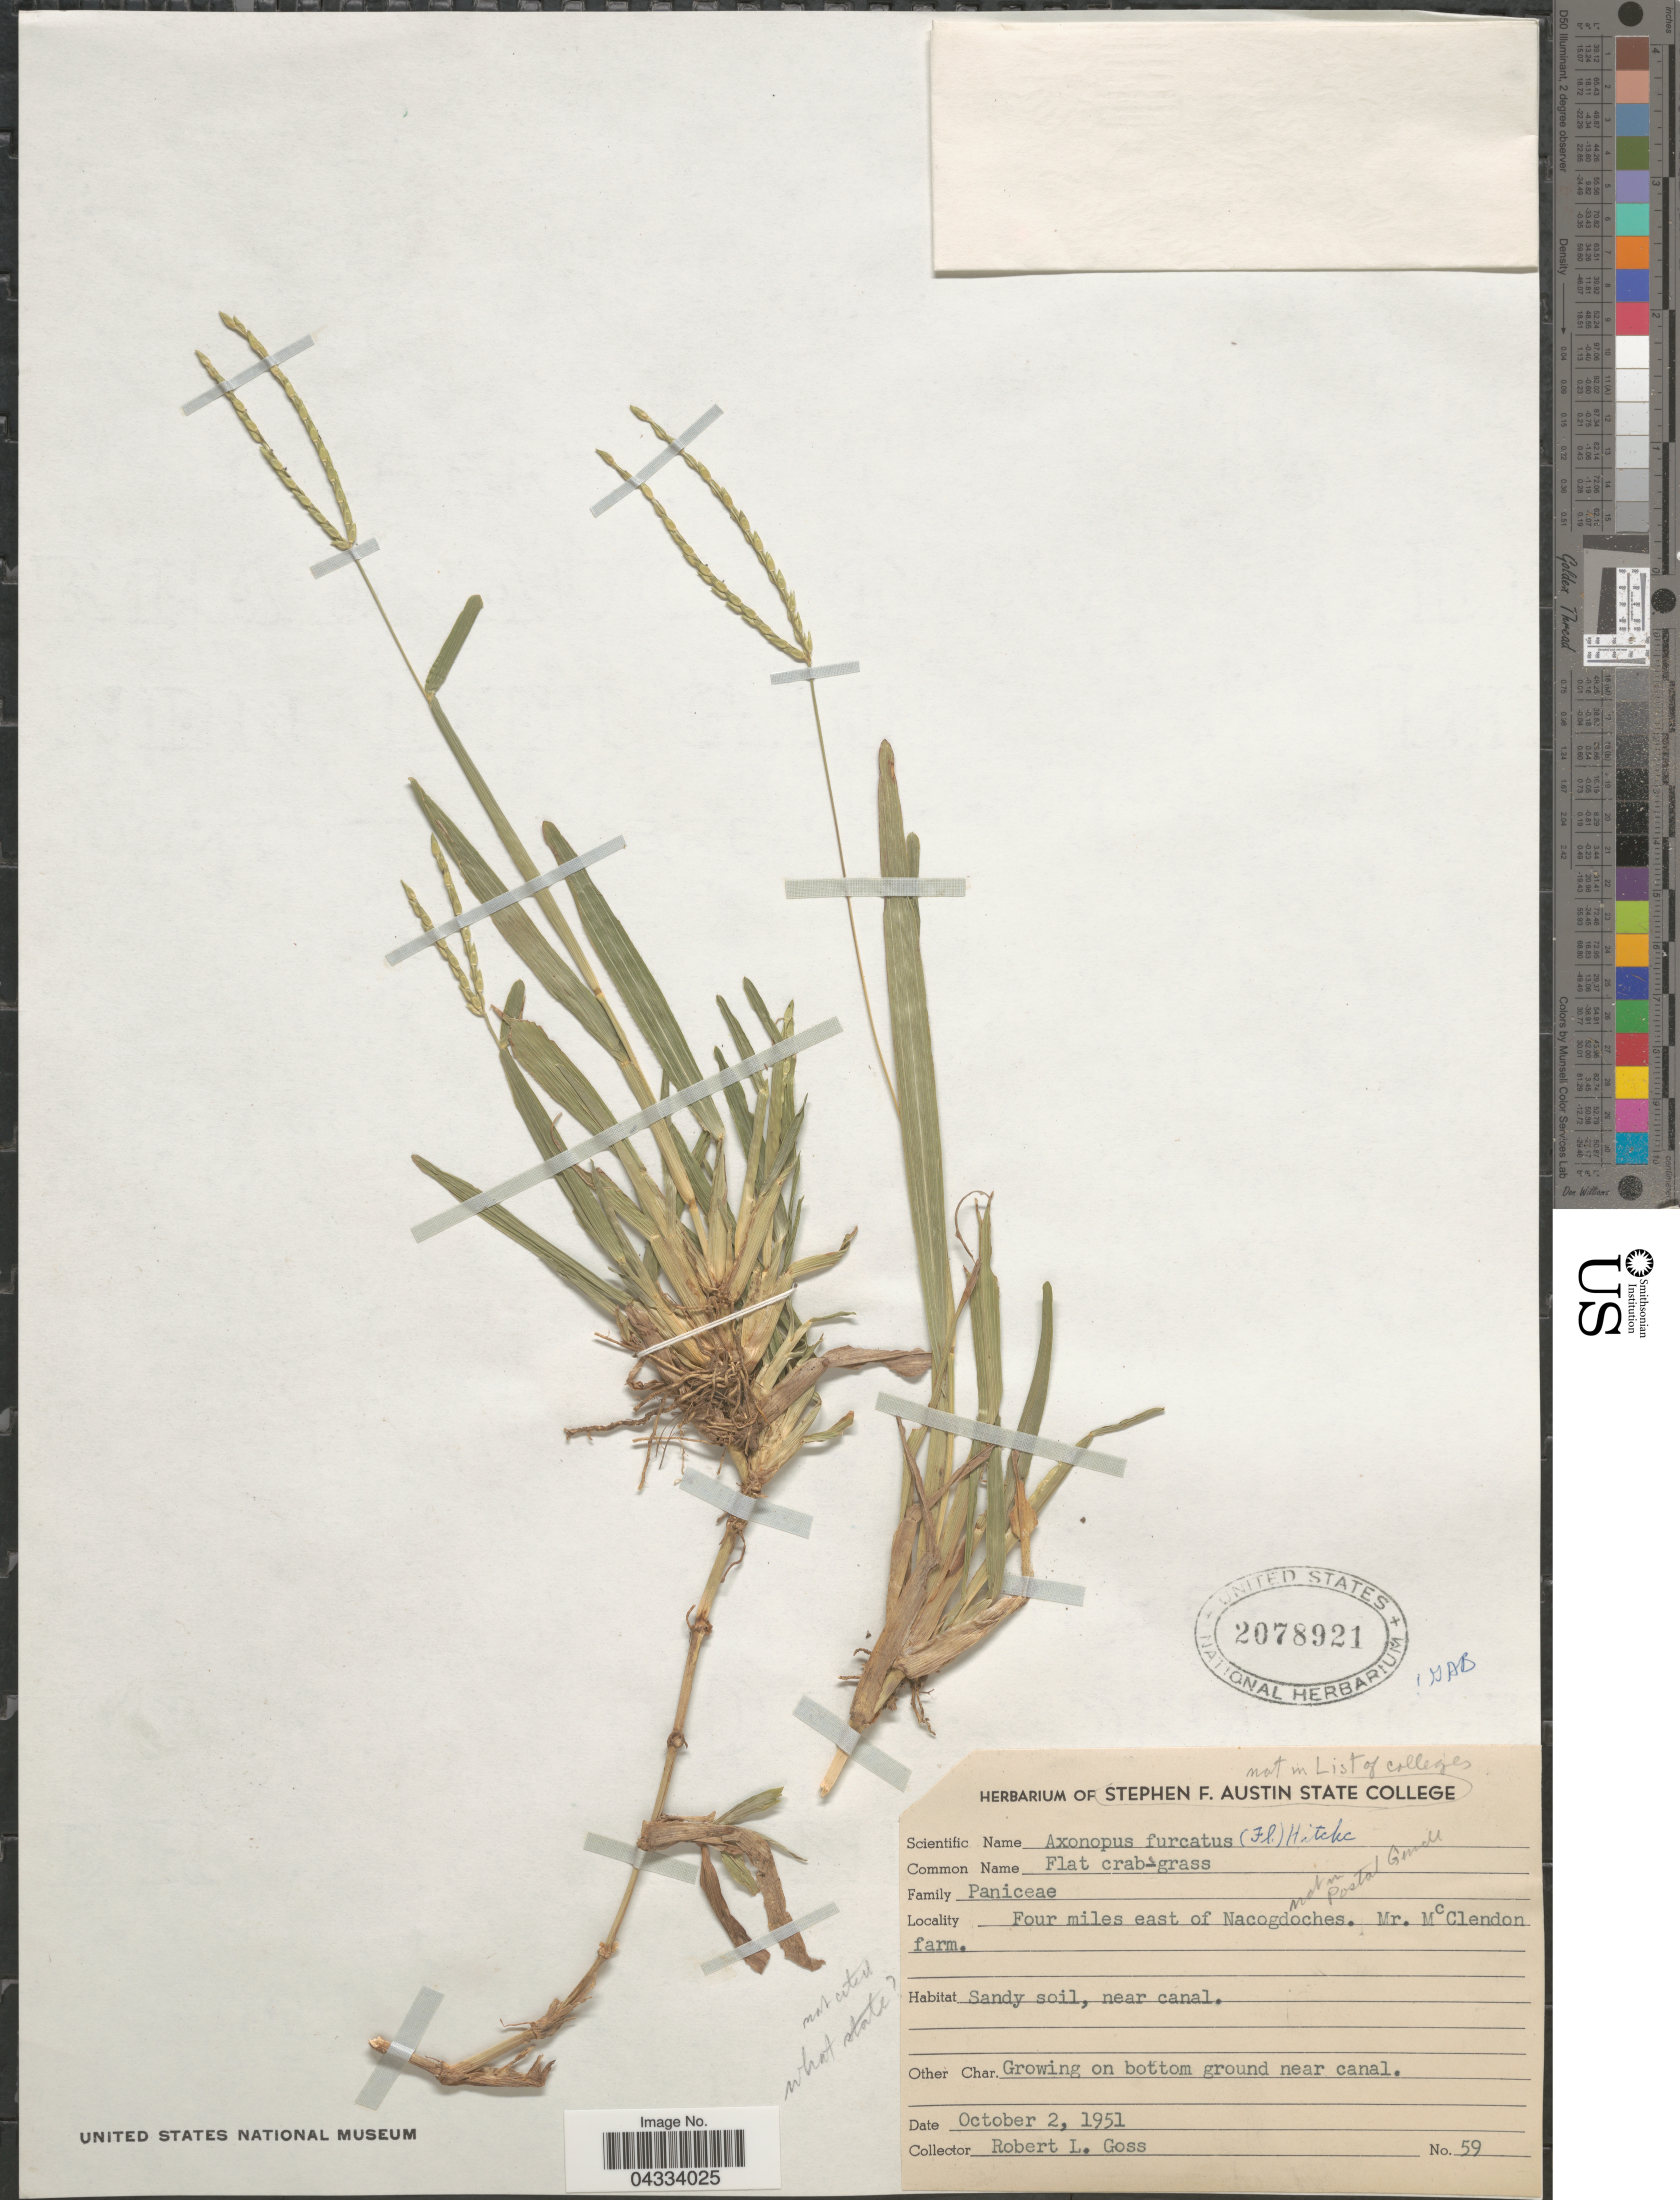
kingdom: Plantae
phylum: Tracheophyta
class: Liliopsida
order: Poales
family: Poaceae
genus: Axonopus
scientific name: Axonopus furcatus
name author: (Flüggé) Hitchc.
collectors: R. Goss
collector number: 59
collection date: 1951-10-02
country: United States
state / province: Texas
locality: Four miles east of Nacogdoches. Mr. McClendon farm.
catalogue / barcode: US 2078921